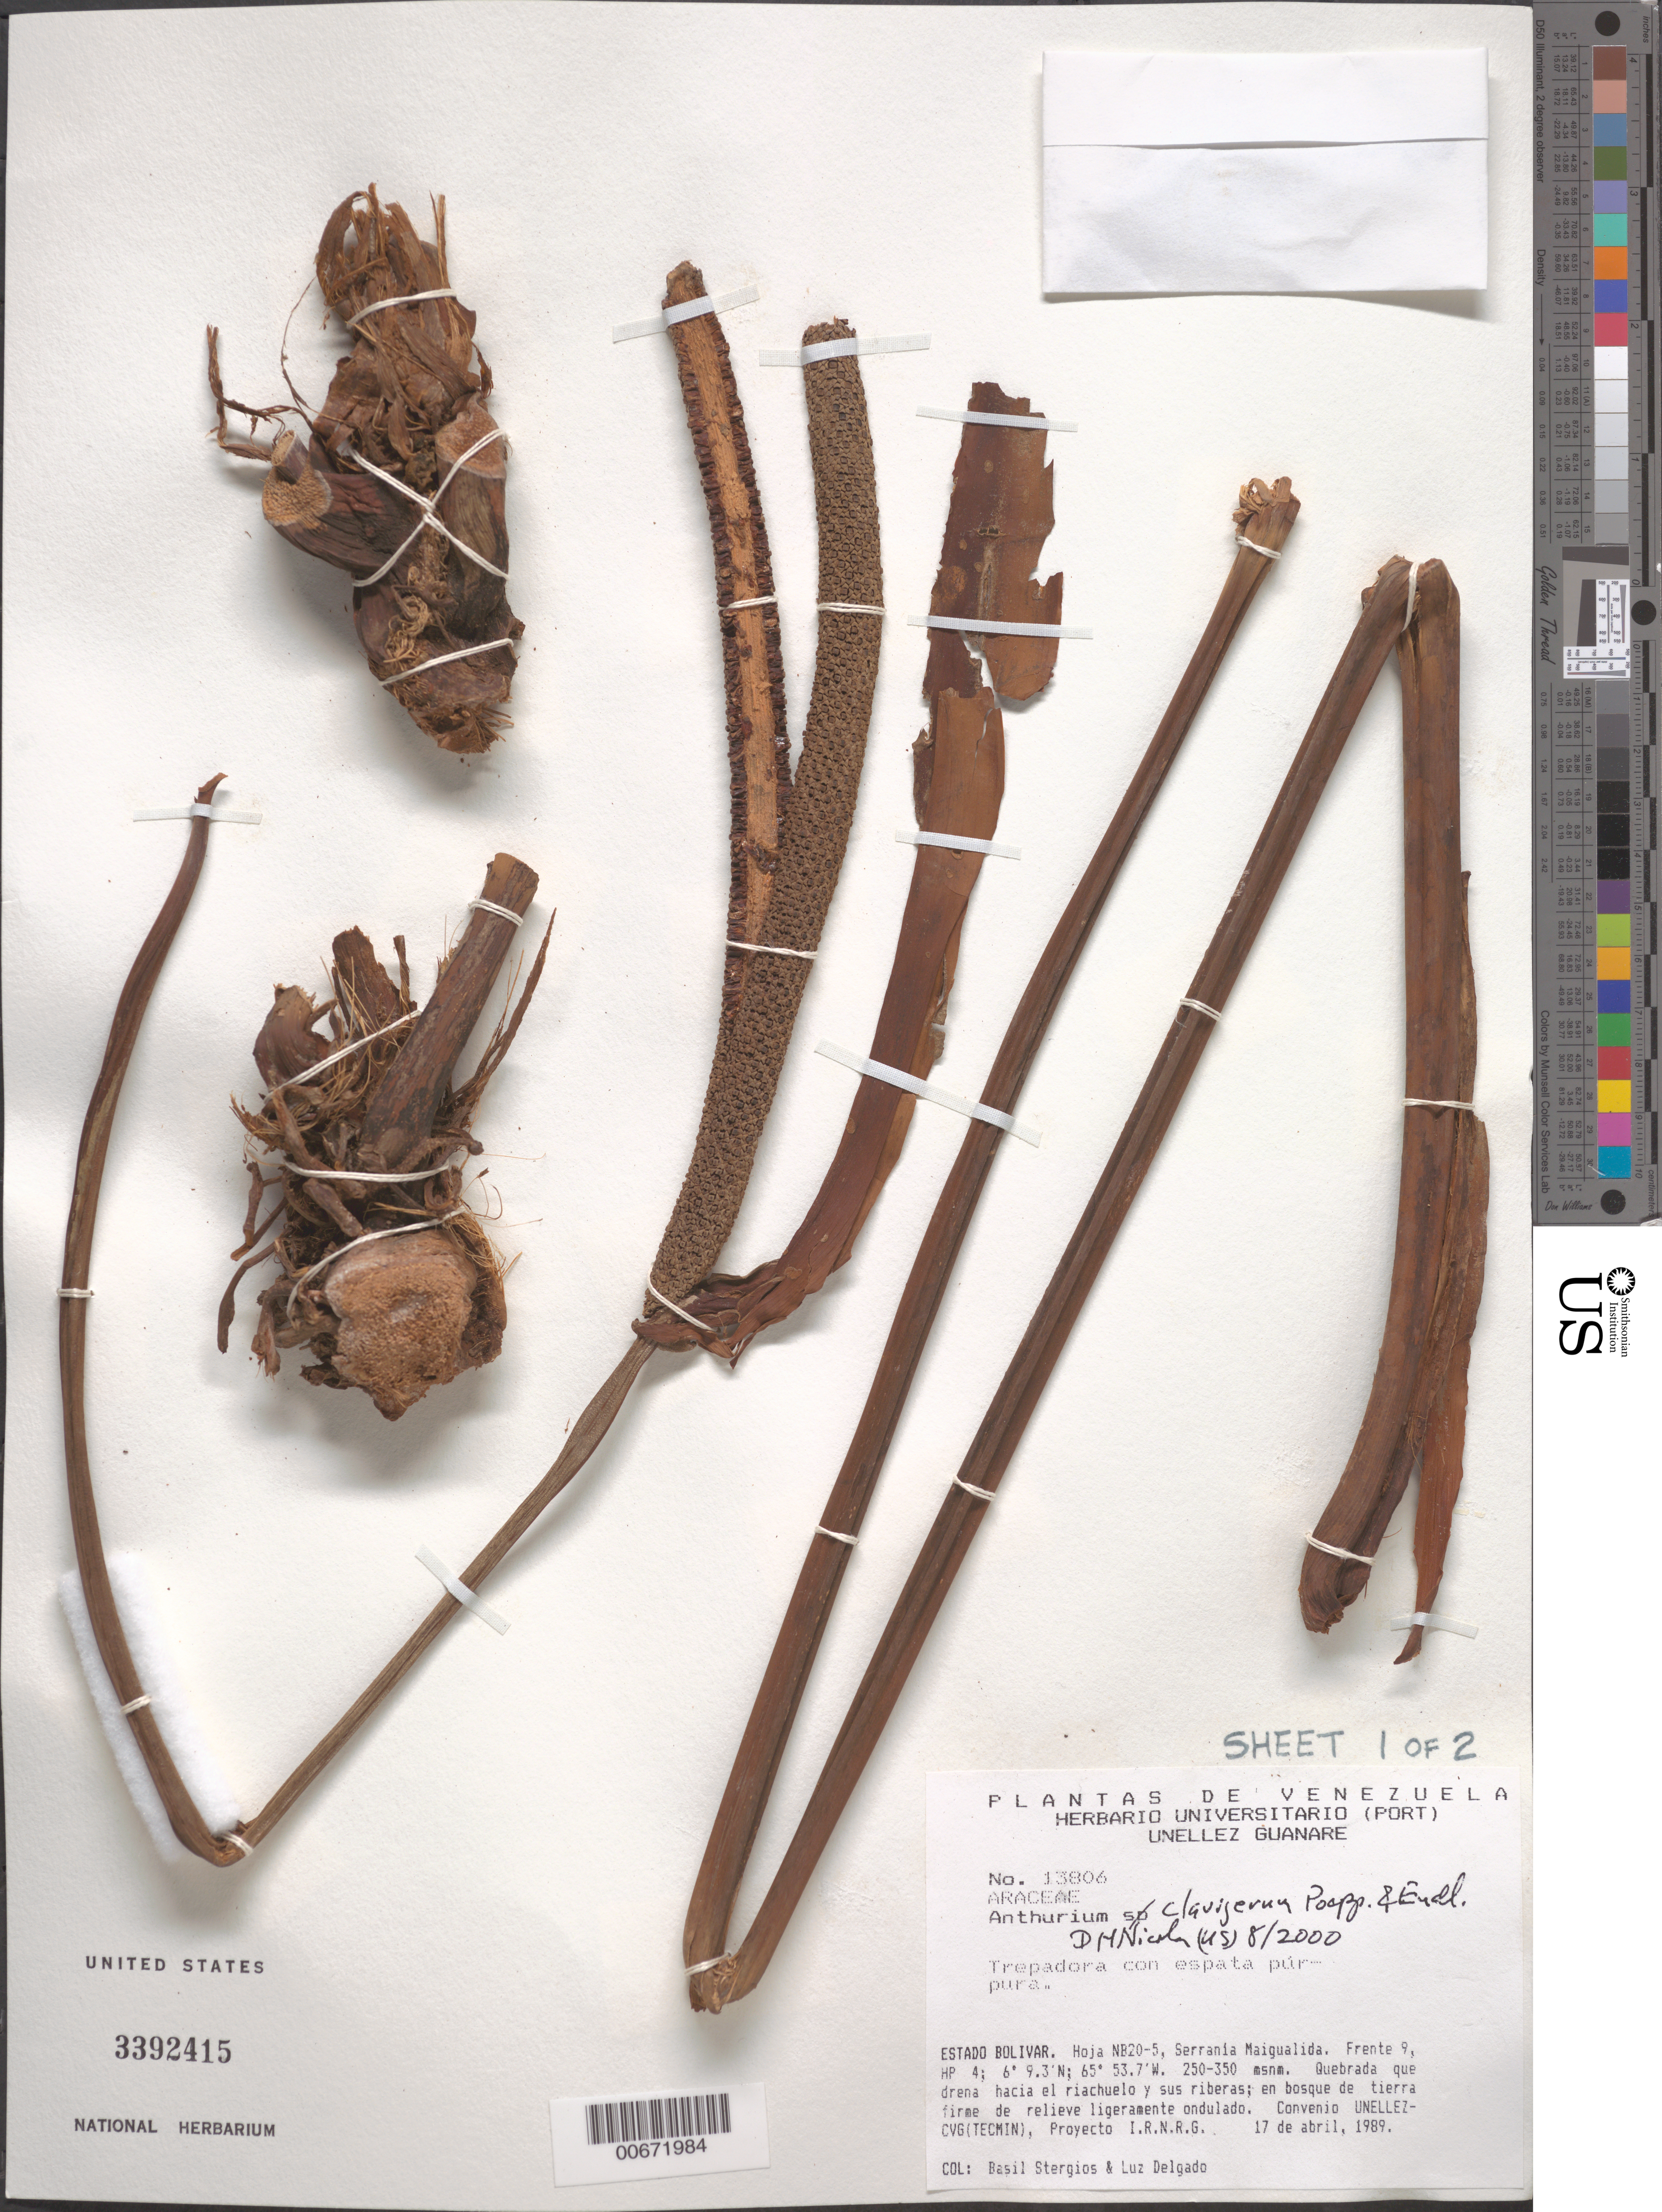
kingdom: Plantae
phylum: Tracheophyta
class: Liliopsida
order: Alismatales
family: Araceae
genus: Anthurium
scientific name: Anthurium clavigerum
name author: Poepp. & Endl.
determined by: Nicolson, Dan H.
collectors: B. G. Stergios & L. Delgado V.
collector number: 13806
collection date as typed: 17-Apr-89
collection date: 1989-04-17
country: Venezuela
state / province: Bolívar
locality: Serrania Maigualida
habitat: Quebrada que drena hacia el riachuelo y sus riberas; en bosque de tierra firme de relieve ligeramente ondulado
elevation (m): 250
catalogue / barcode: US 3392415